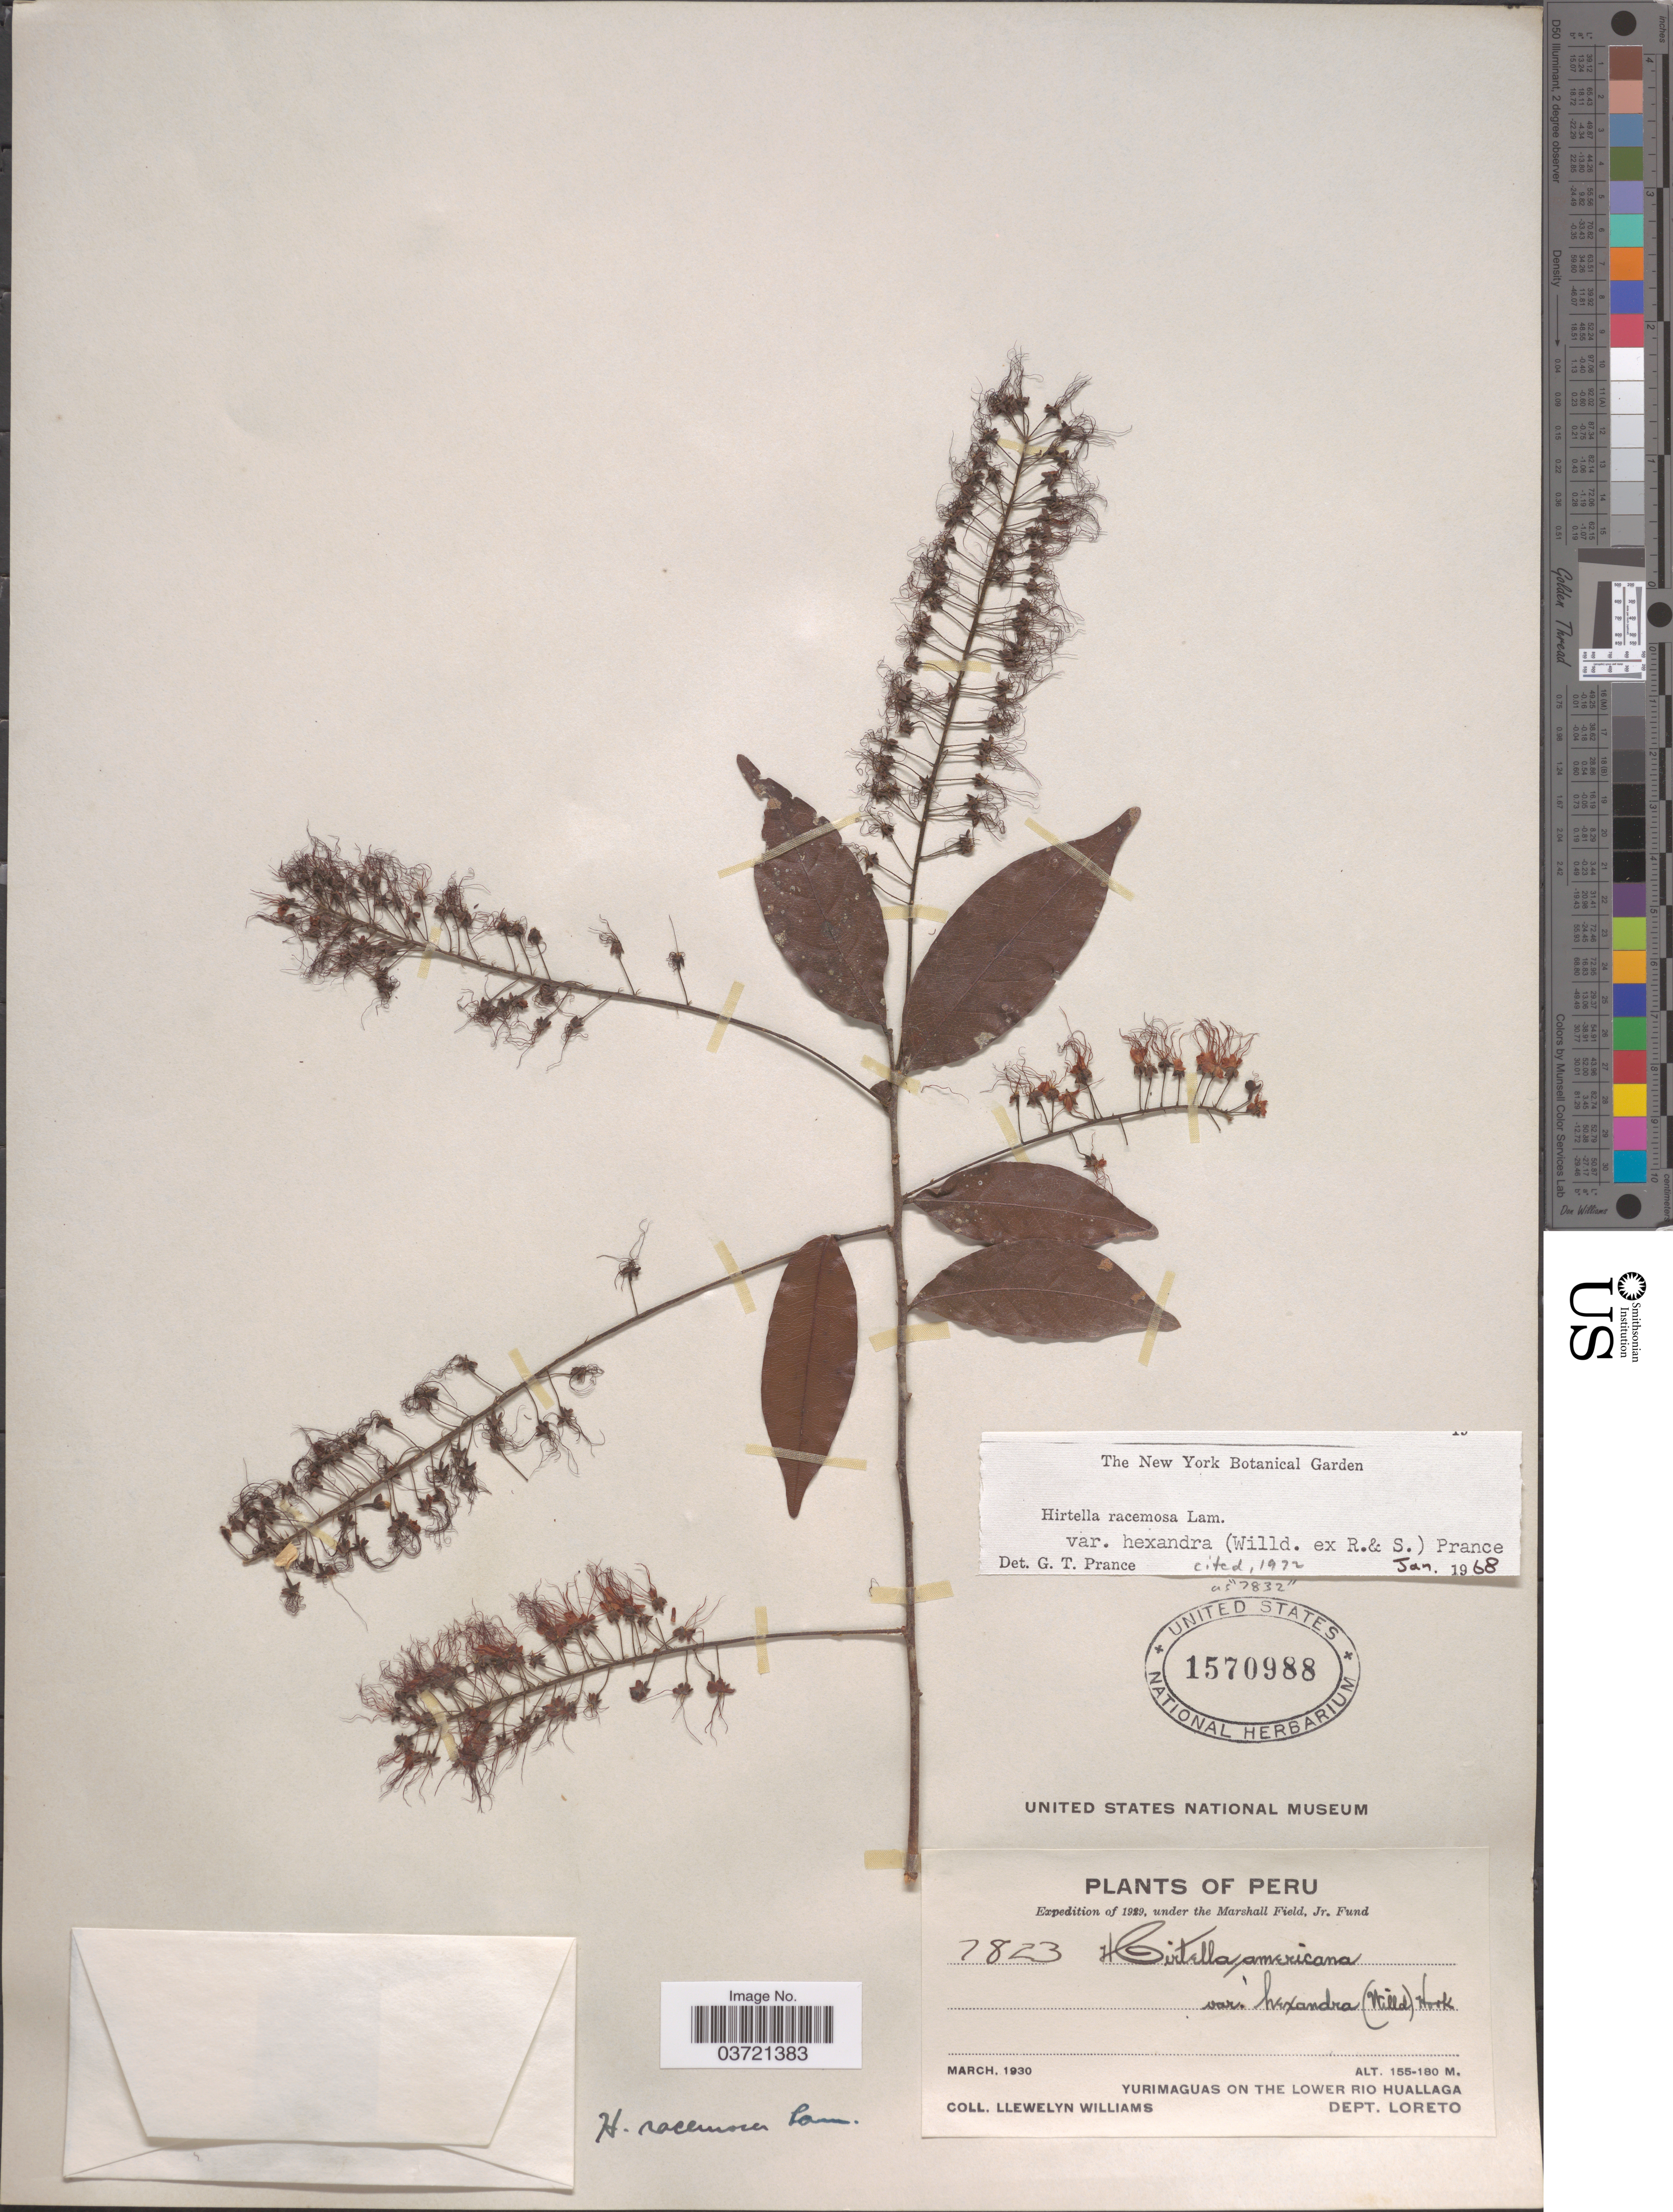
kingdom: Plantae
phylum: Tracheophyta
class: Magnoliopsida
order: Malpighiales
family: Chrysobalanaceae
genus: Hirtella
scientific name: Hirtella racemosa var. hexandra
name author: (Willd. ex Roem. & Schult.) Prance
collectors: Ll. Williams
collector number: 7823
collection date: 1930-03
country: Peru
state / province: Loreto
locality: Yurimaguas on the Lower Rio Huallaga. Dept. Loreto.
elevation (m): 155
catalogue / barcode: US 1570988